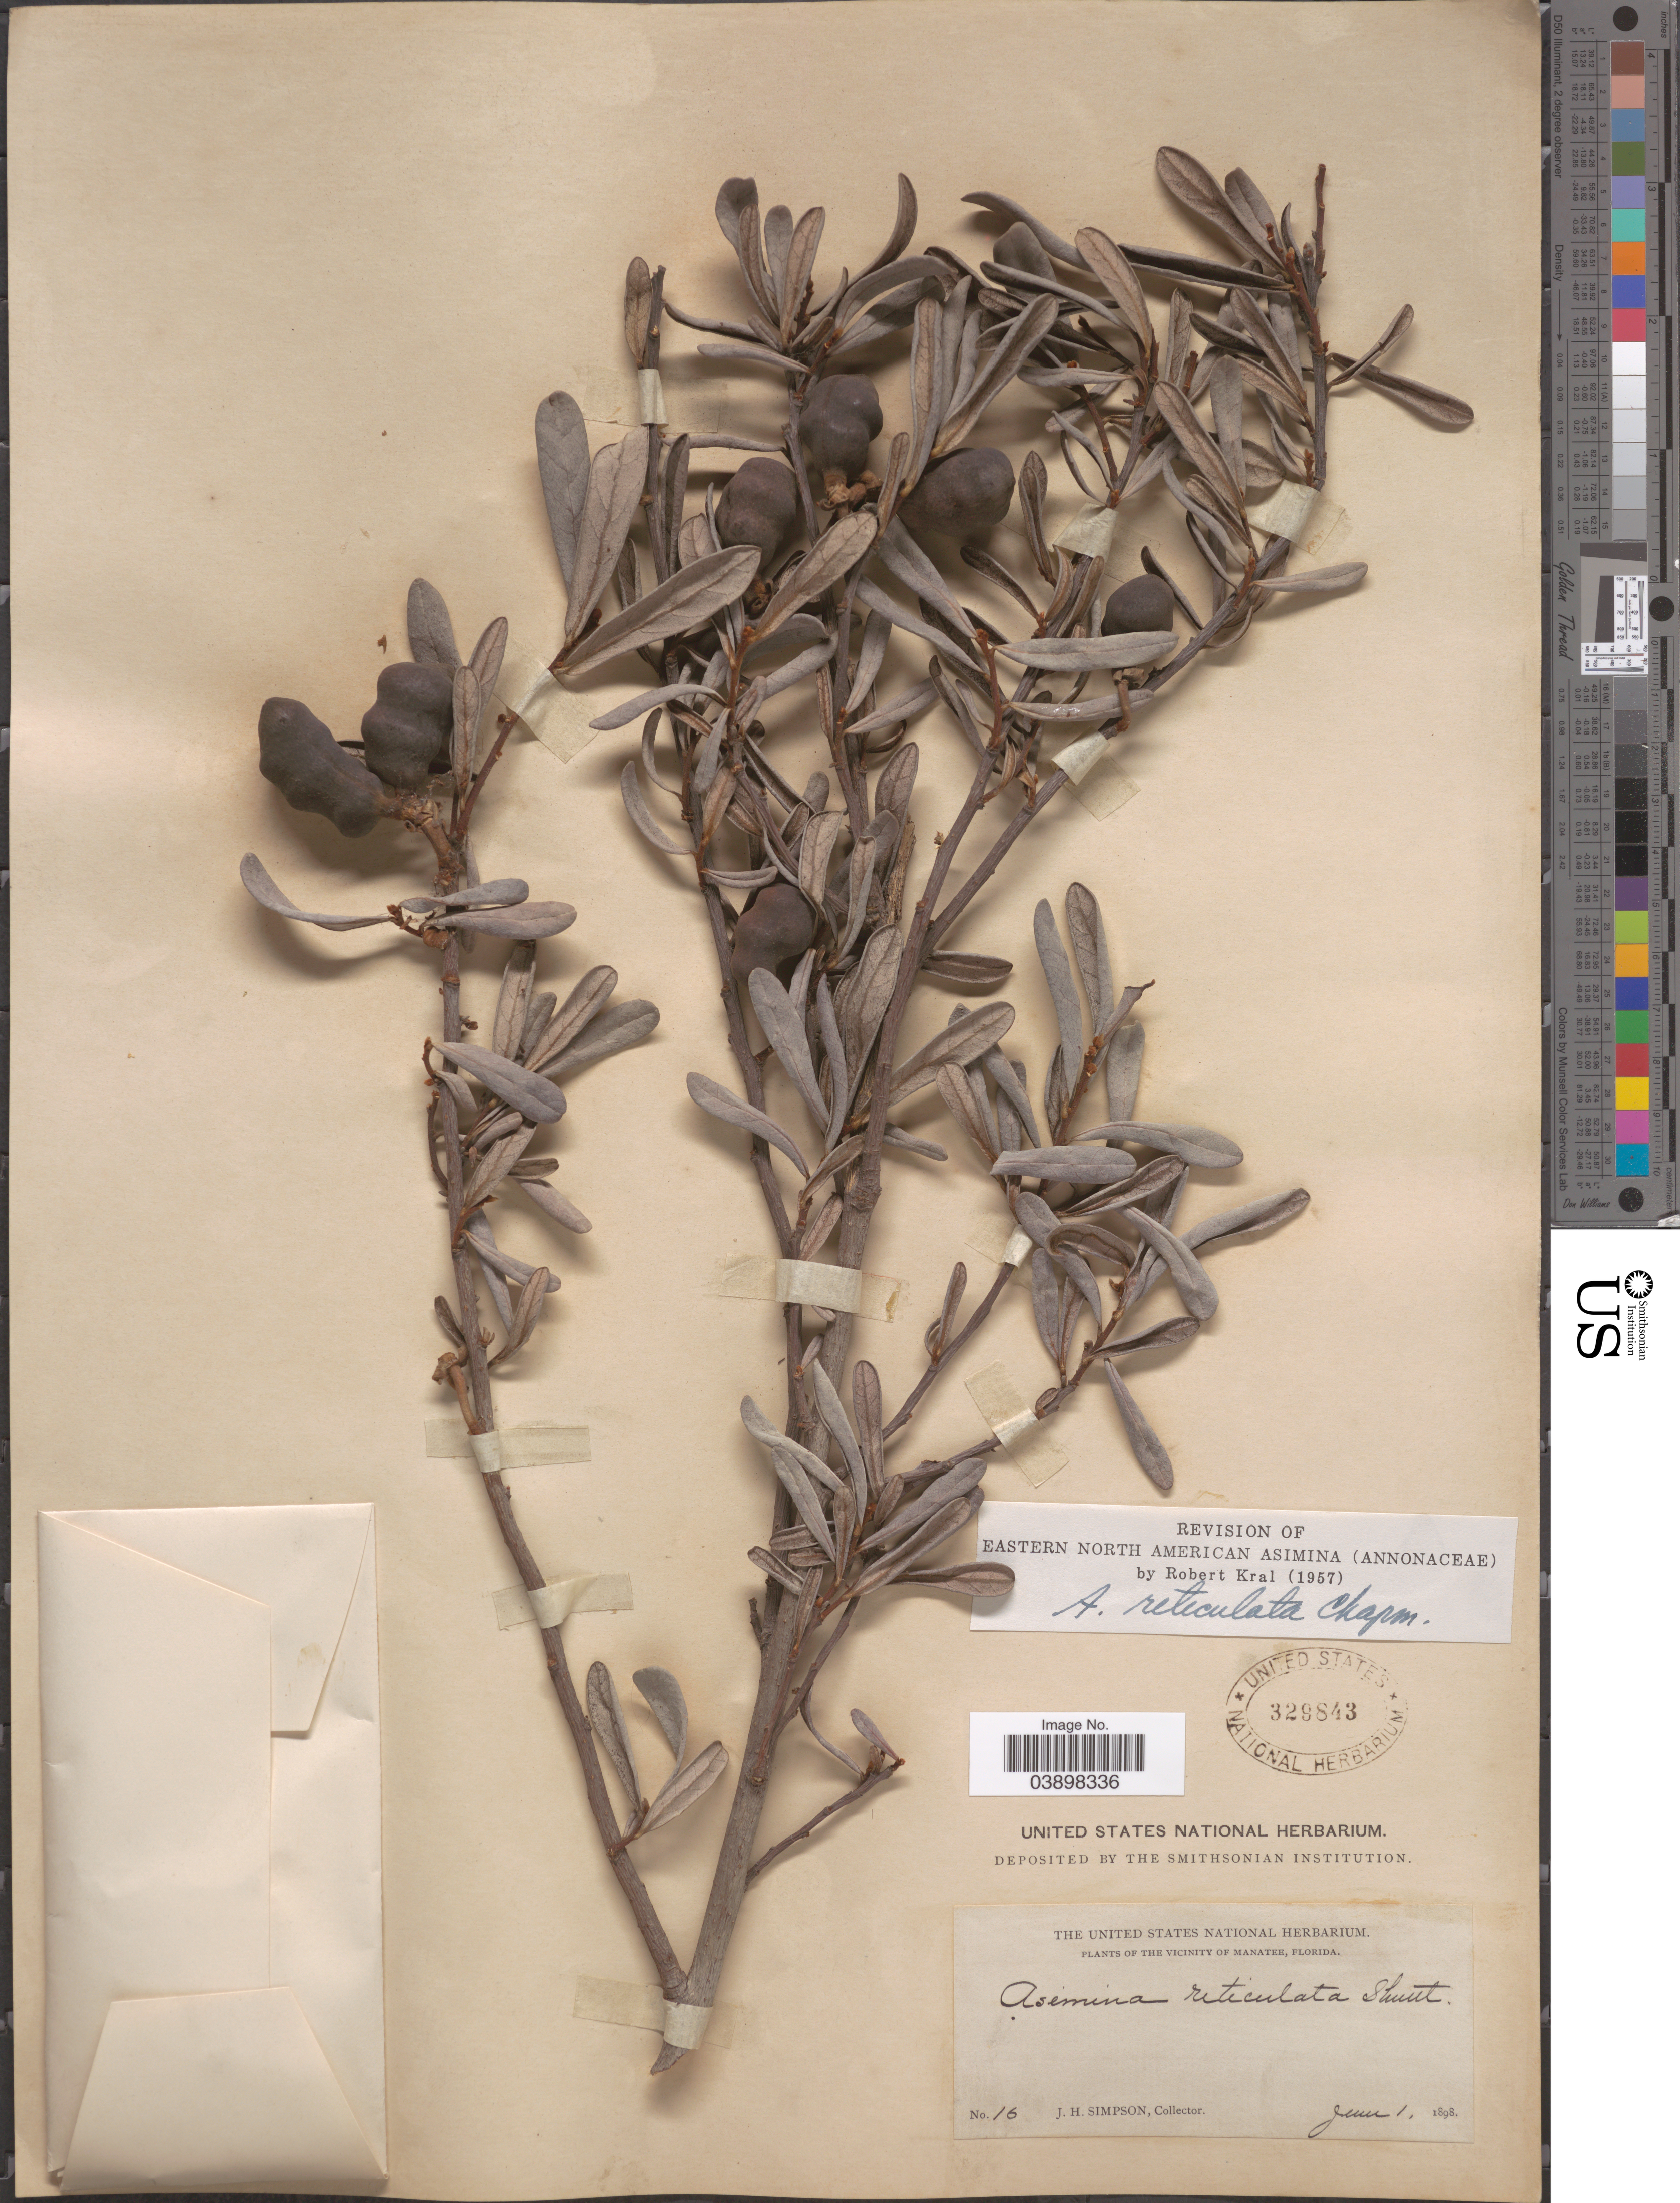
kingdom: Plantae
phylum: Tracheophyta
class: Magnoliopsida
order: Magnoliales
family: Annonaceae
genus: Asimina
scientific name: Asimina reticulata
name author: (Shuttlew.) Chapm.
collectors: J. H. Simpson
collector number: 16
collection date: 1898-06-01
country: United States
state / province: Florida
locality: The vicinity of Manatee.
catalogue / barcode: US 329843